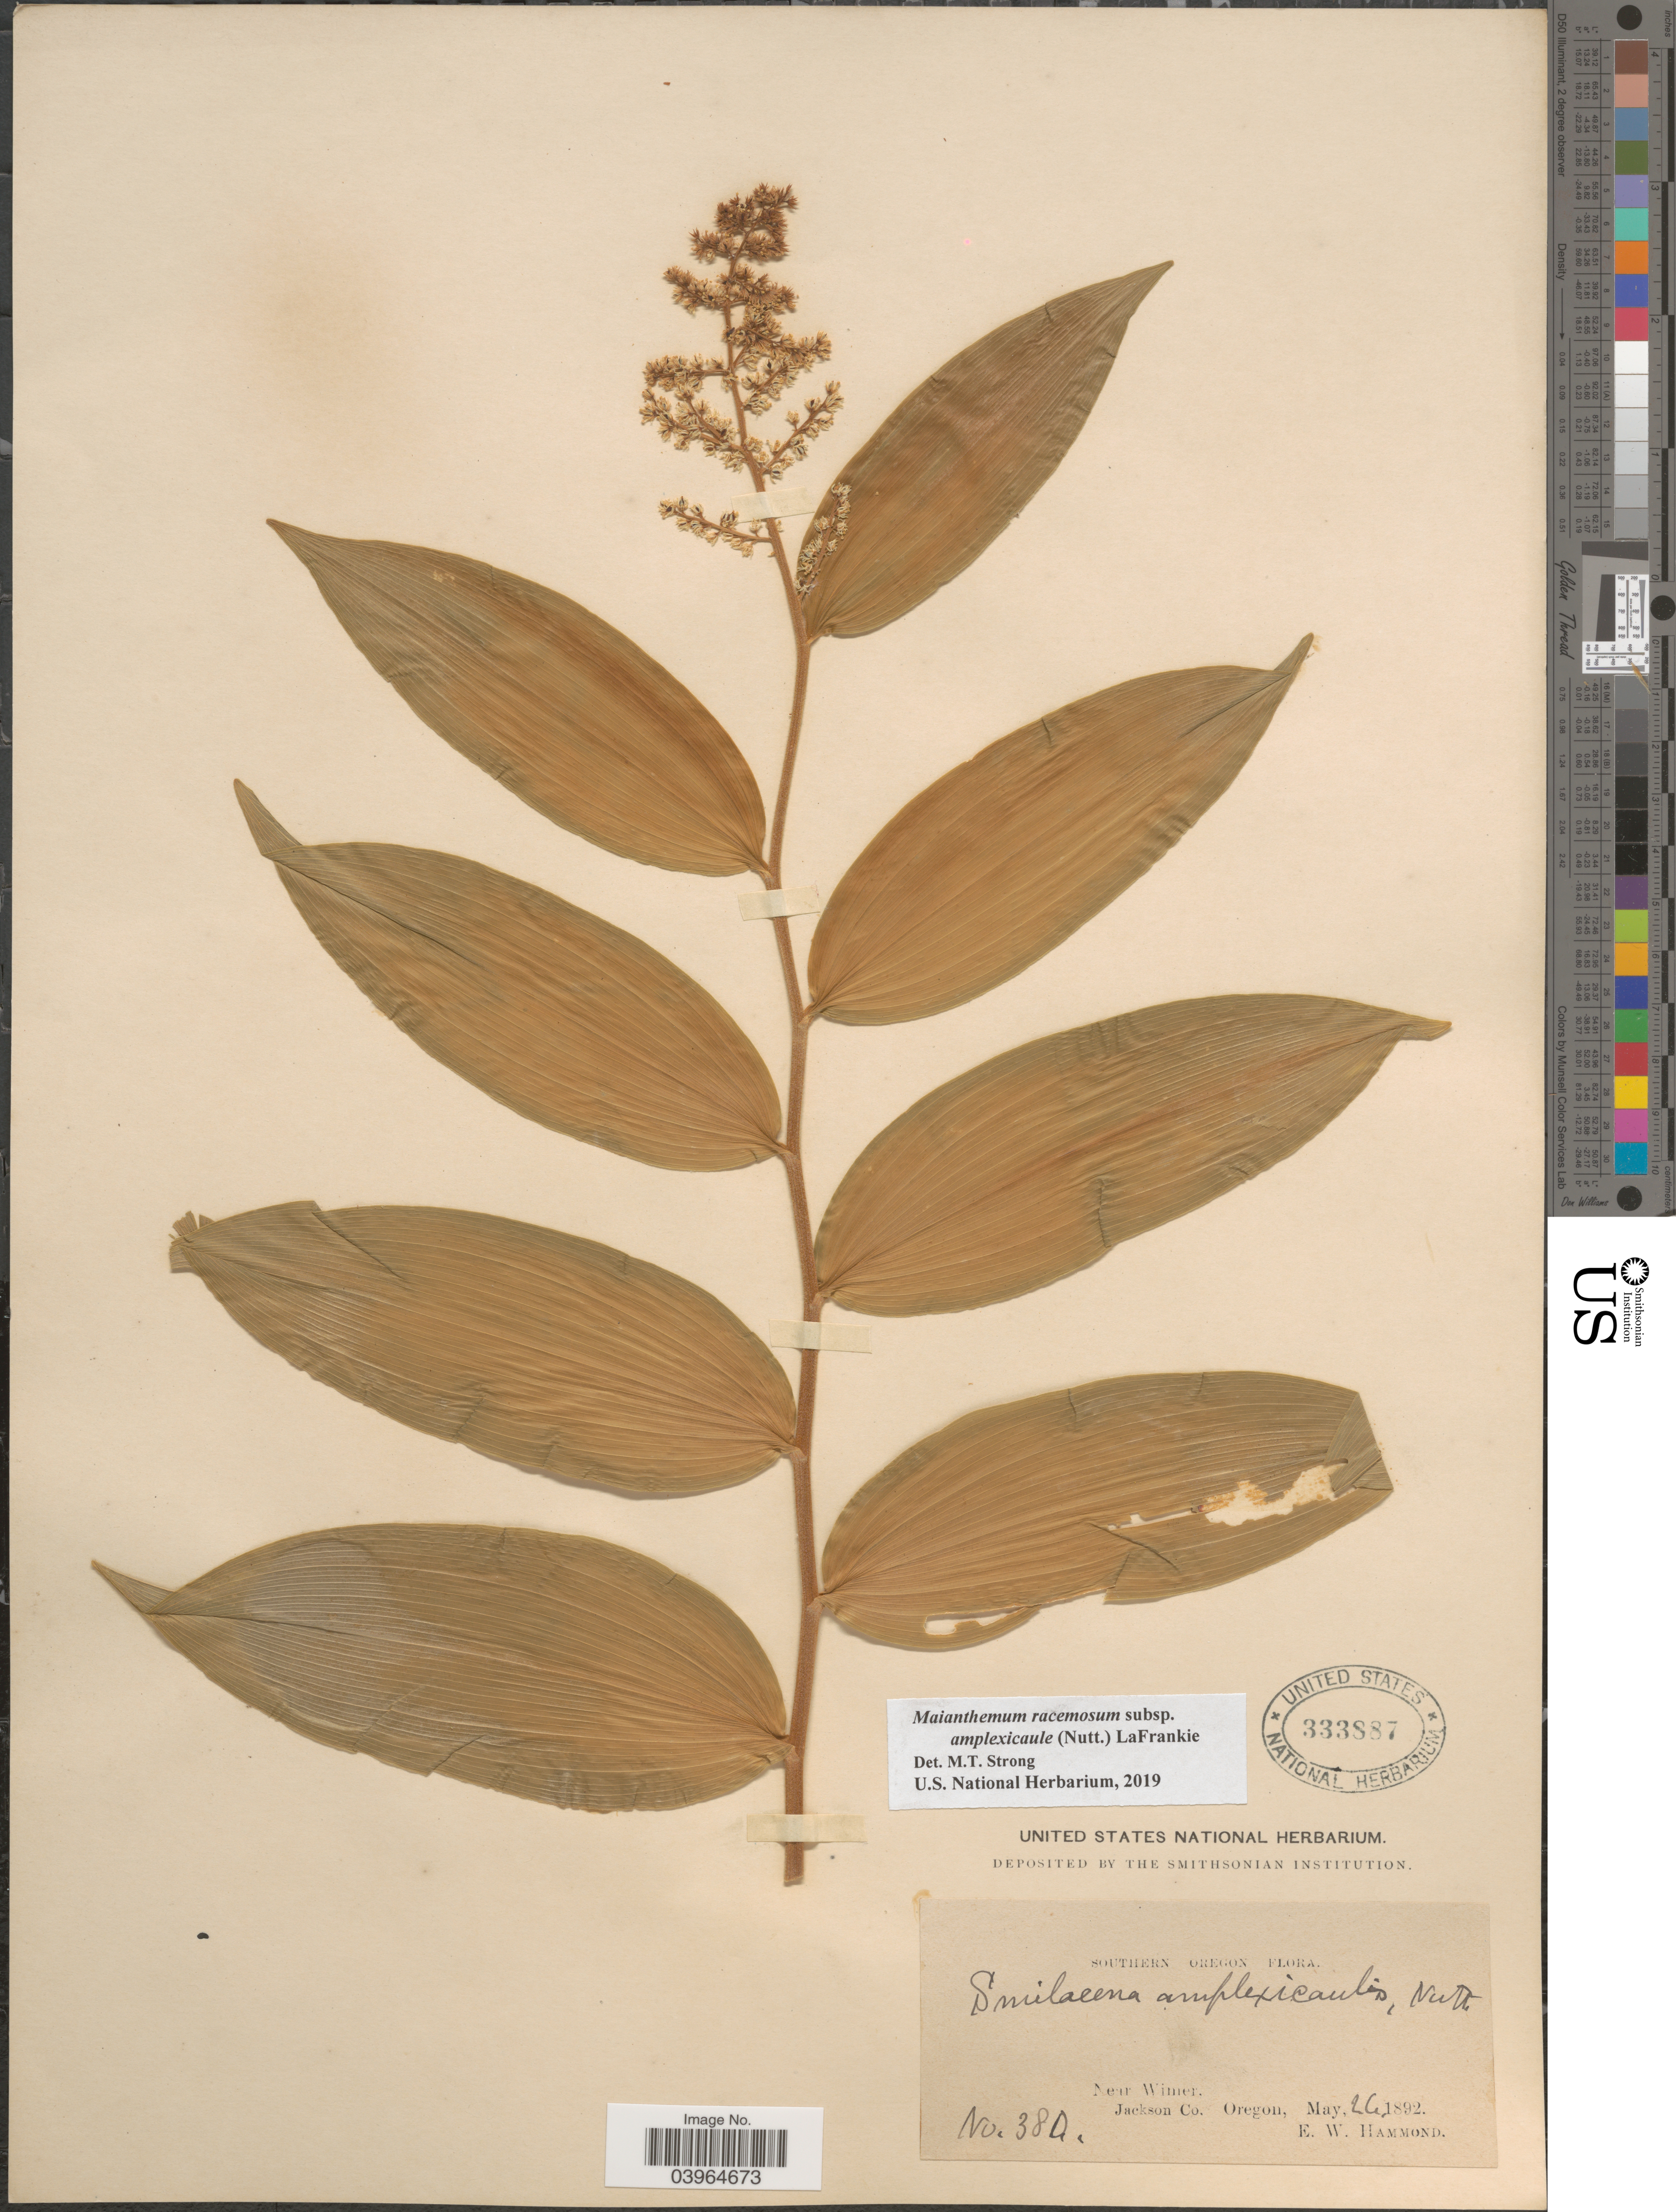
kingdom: Plantae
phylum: Tracheophyta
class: Liliopsida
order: Asparagales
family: Asparagaceae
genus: Maianthemum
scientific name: Maianthemum racemosum subsp. amplexicaule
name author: (Nutt.) LaFrankie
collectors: E. Hammond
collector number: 380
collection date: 1892-05-26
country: United States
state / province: Oregon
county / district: Jackson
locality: Southern Oregon. Near Wimer. Jackson Co.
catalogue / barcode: US 333887